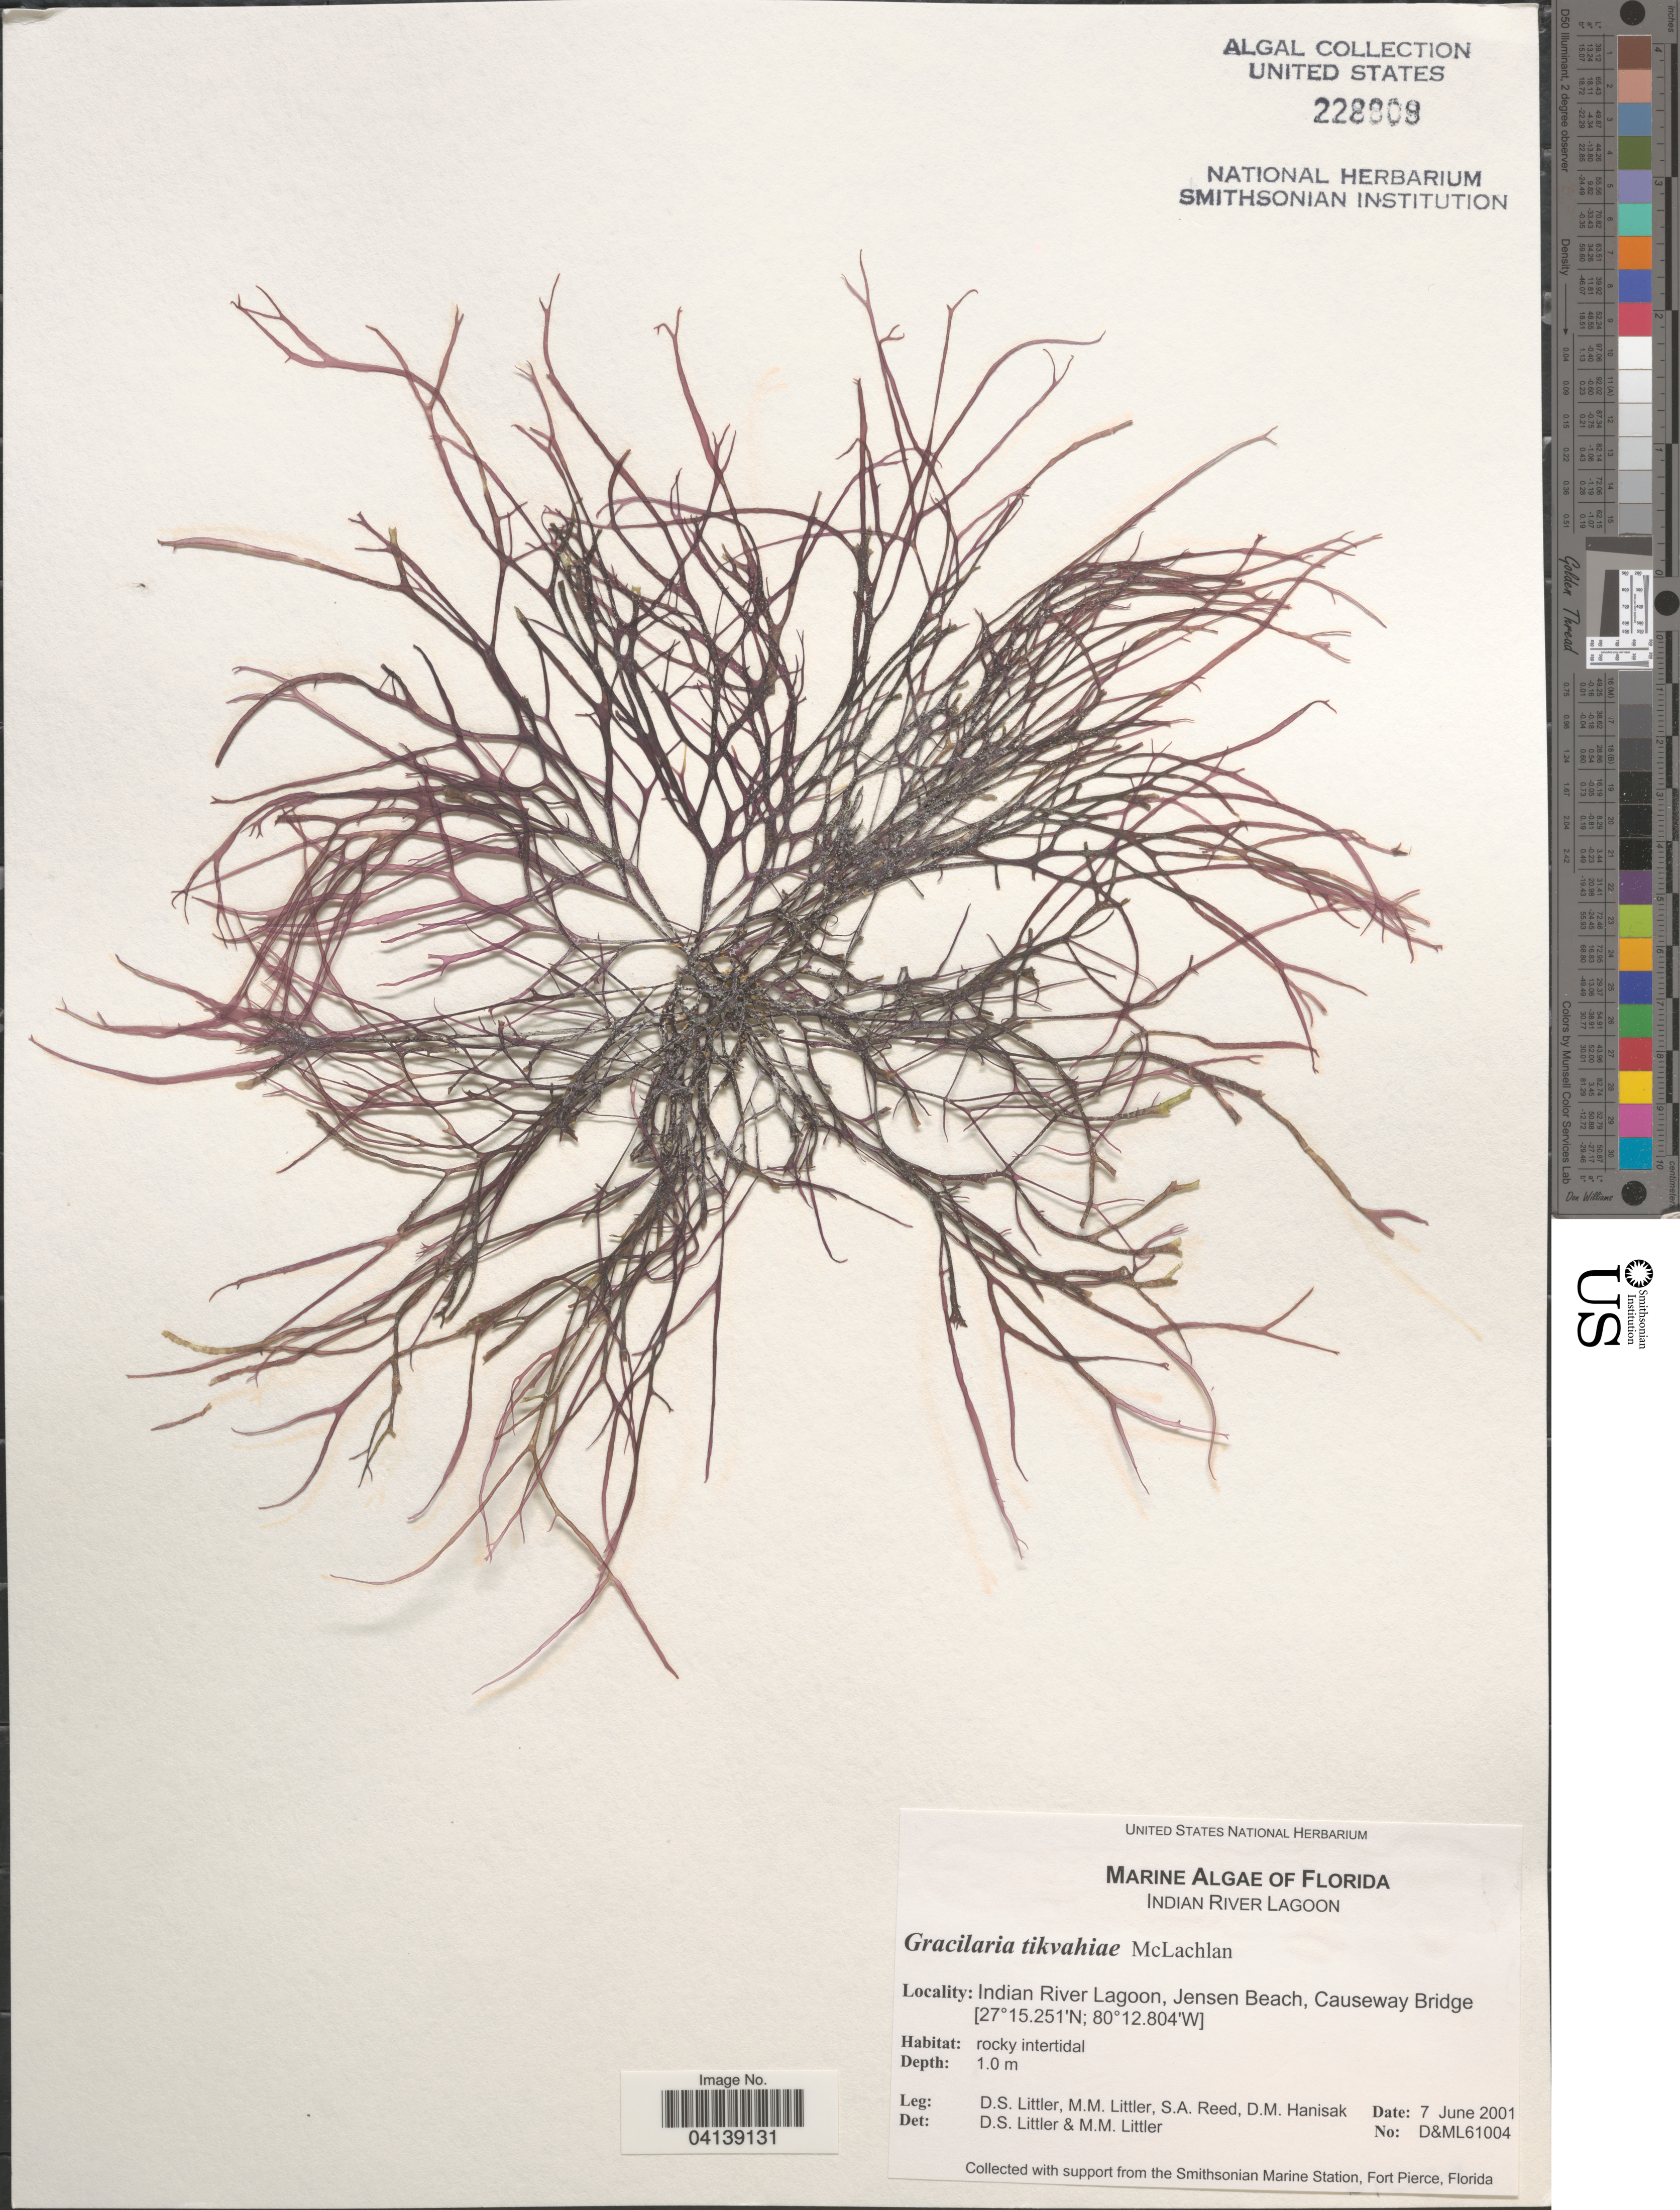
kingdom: Plantae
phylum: Rhodophyta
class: Florideophyceae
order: Gracilariales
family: Gracilariaceae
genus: Gracilaria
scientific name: Gracilaria tikvahiae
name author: McLachlan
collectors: D. S. Littler, S. Reed & D. Hanisak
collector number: D&ML61004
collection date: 2001-06-07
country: United States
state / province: Florida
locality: Indian River Lagoon, Jensen Beach, Causeway Bridge.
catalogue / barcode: US 228809